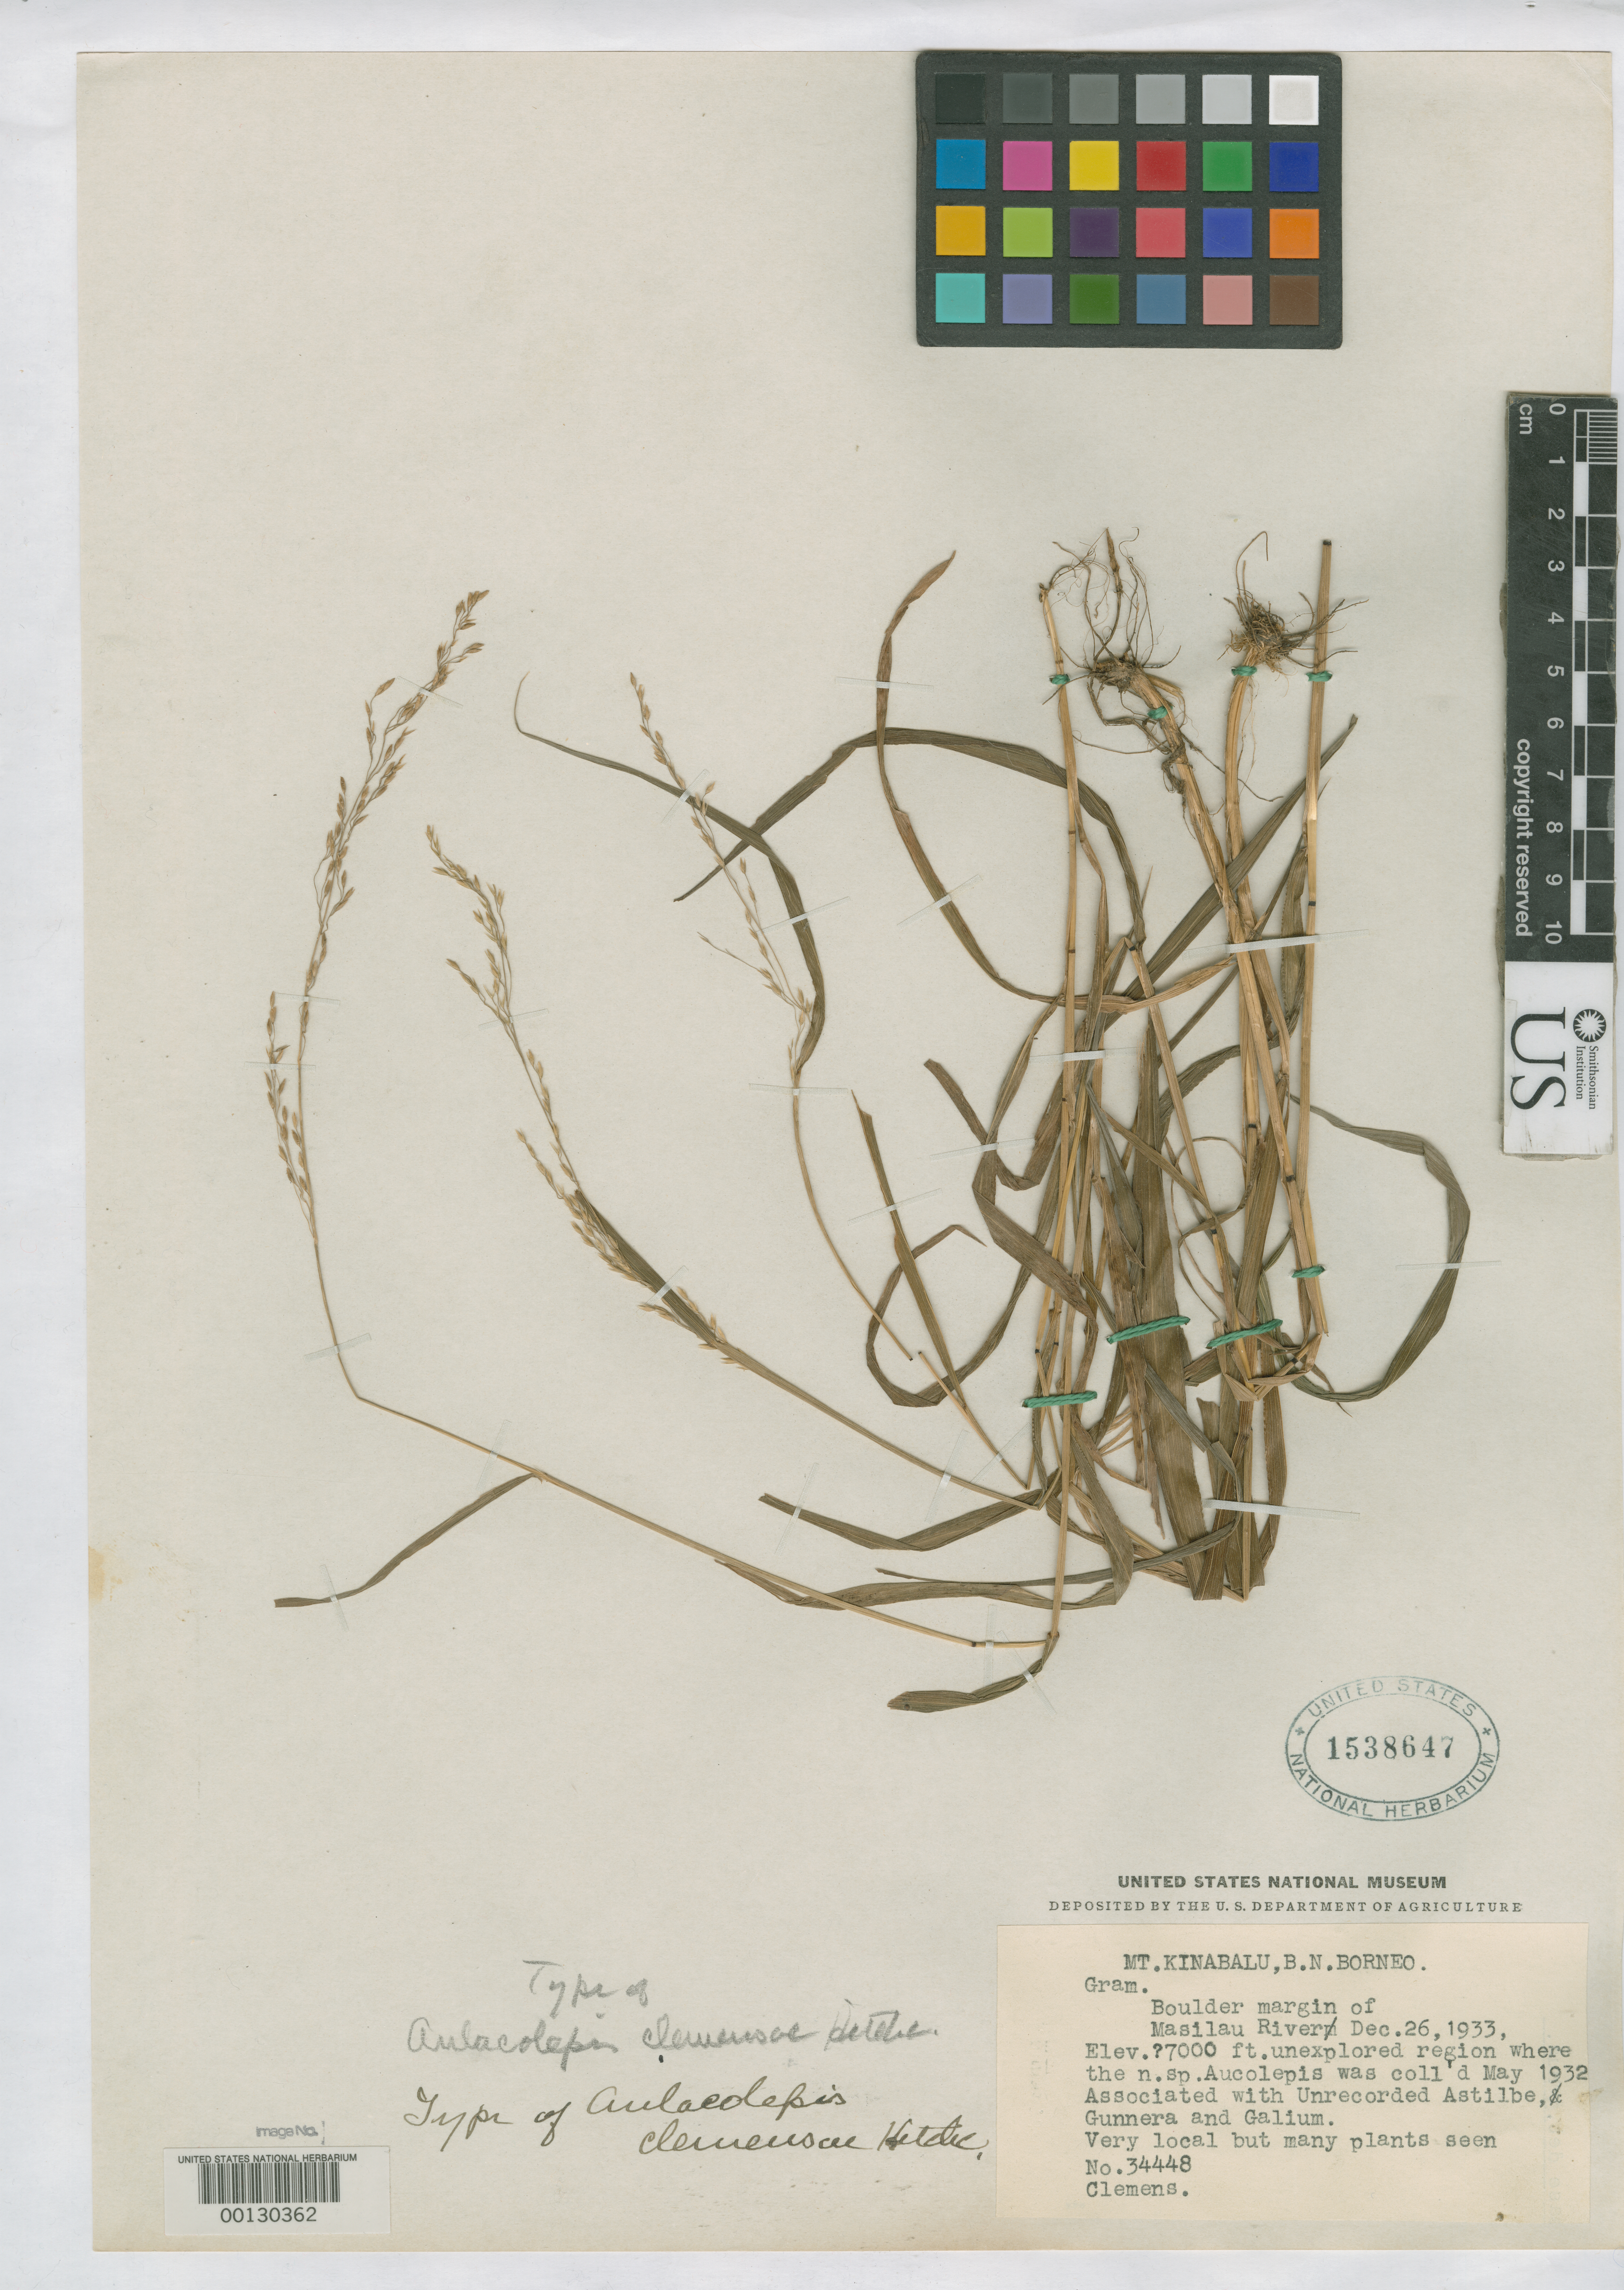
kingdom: Plantae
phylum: Tracheophyta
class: Liliopsida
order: Poales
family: Poaceae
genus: Aulacolepis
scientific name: Aulacolepis clemensae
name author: Hitchc.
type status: Holotype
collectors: M. S. Clemens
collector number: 34448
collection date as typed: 26 Dec 1933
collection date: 1933-12-26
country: Malaysia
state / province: Sabah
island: Borneo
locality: Margin of Masilau river, Mt. Kinabalu; alt. 7000 ft. (approx.).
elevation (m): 2134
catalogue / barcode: US 1538647